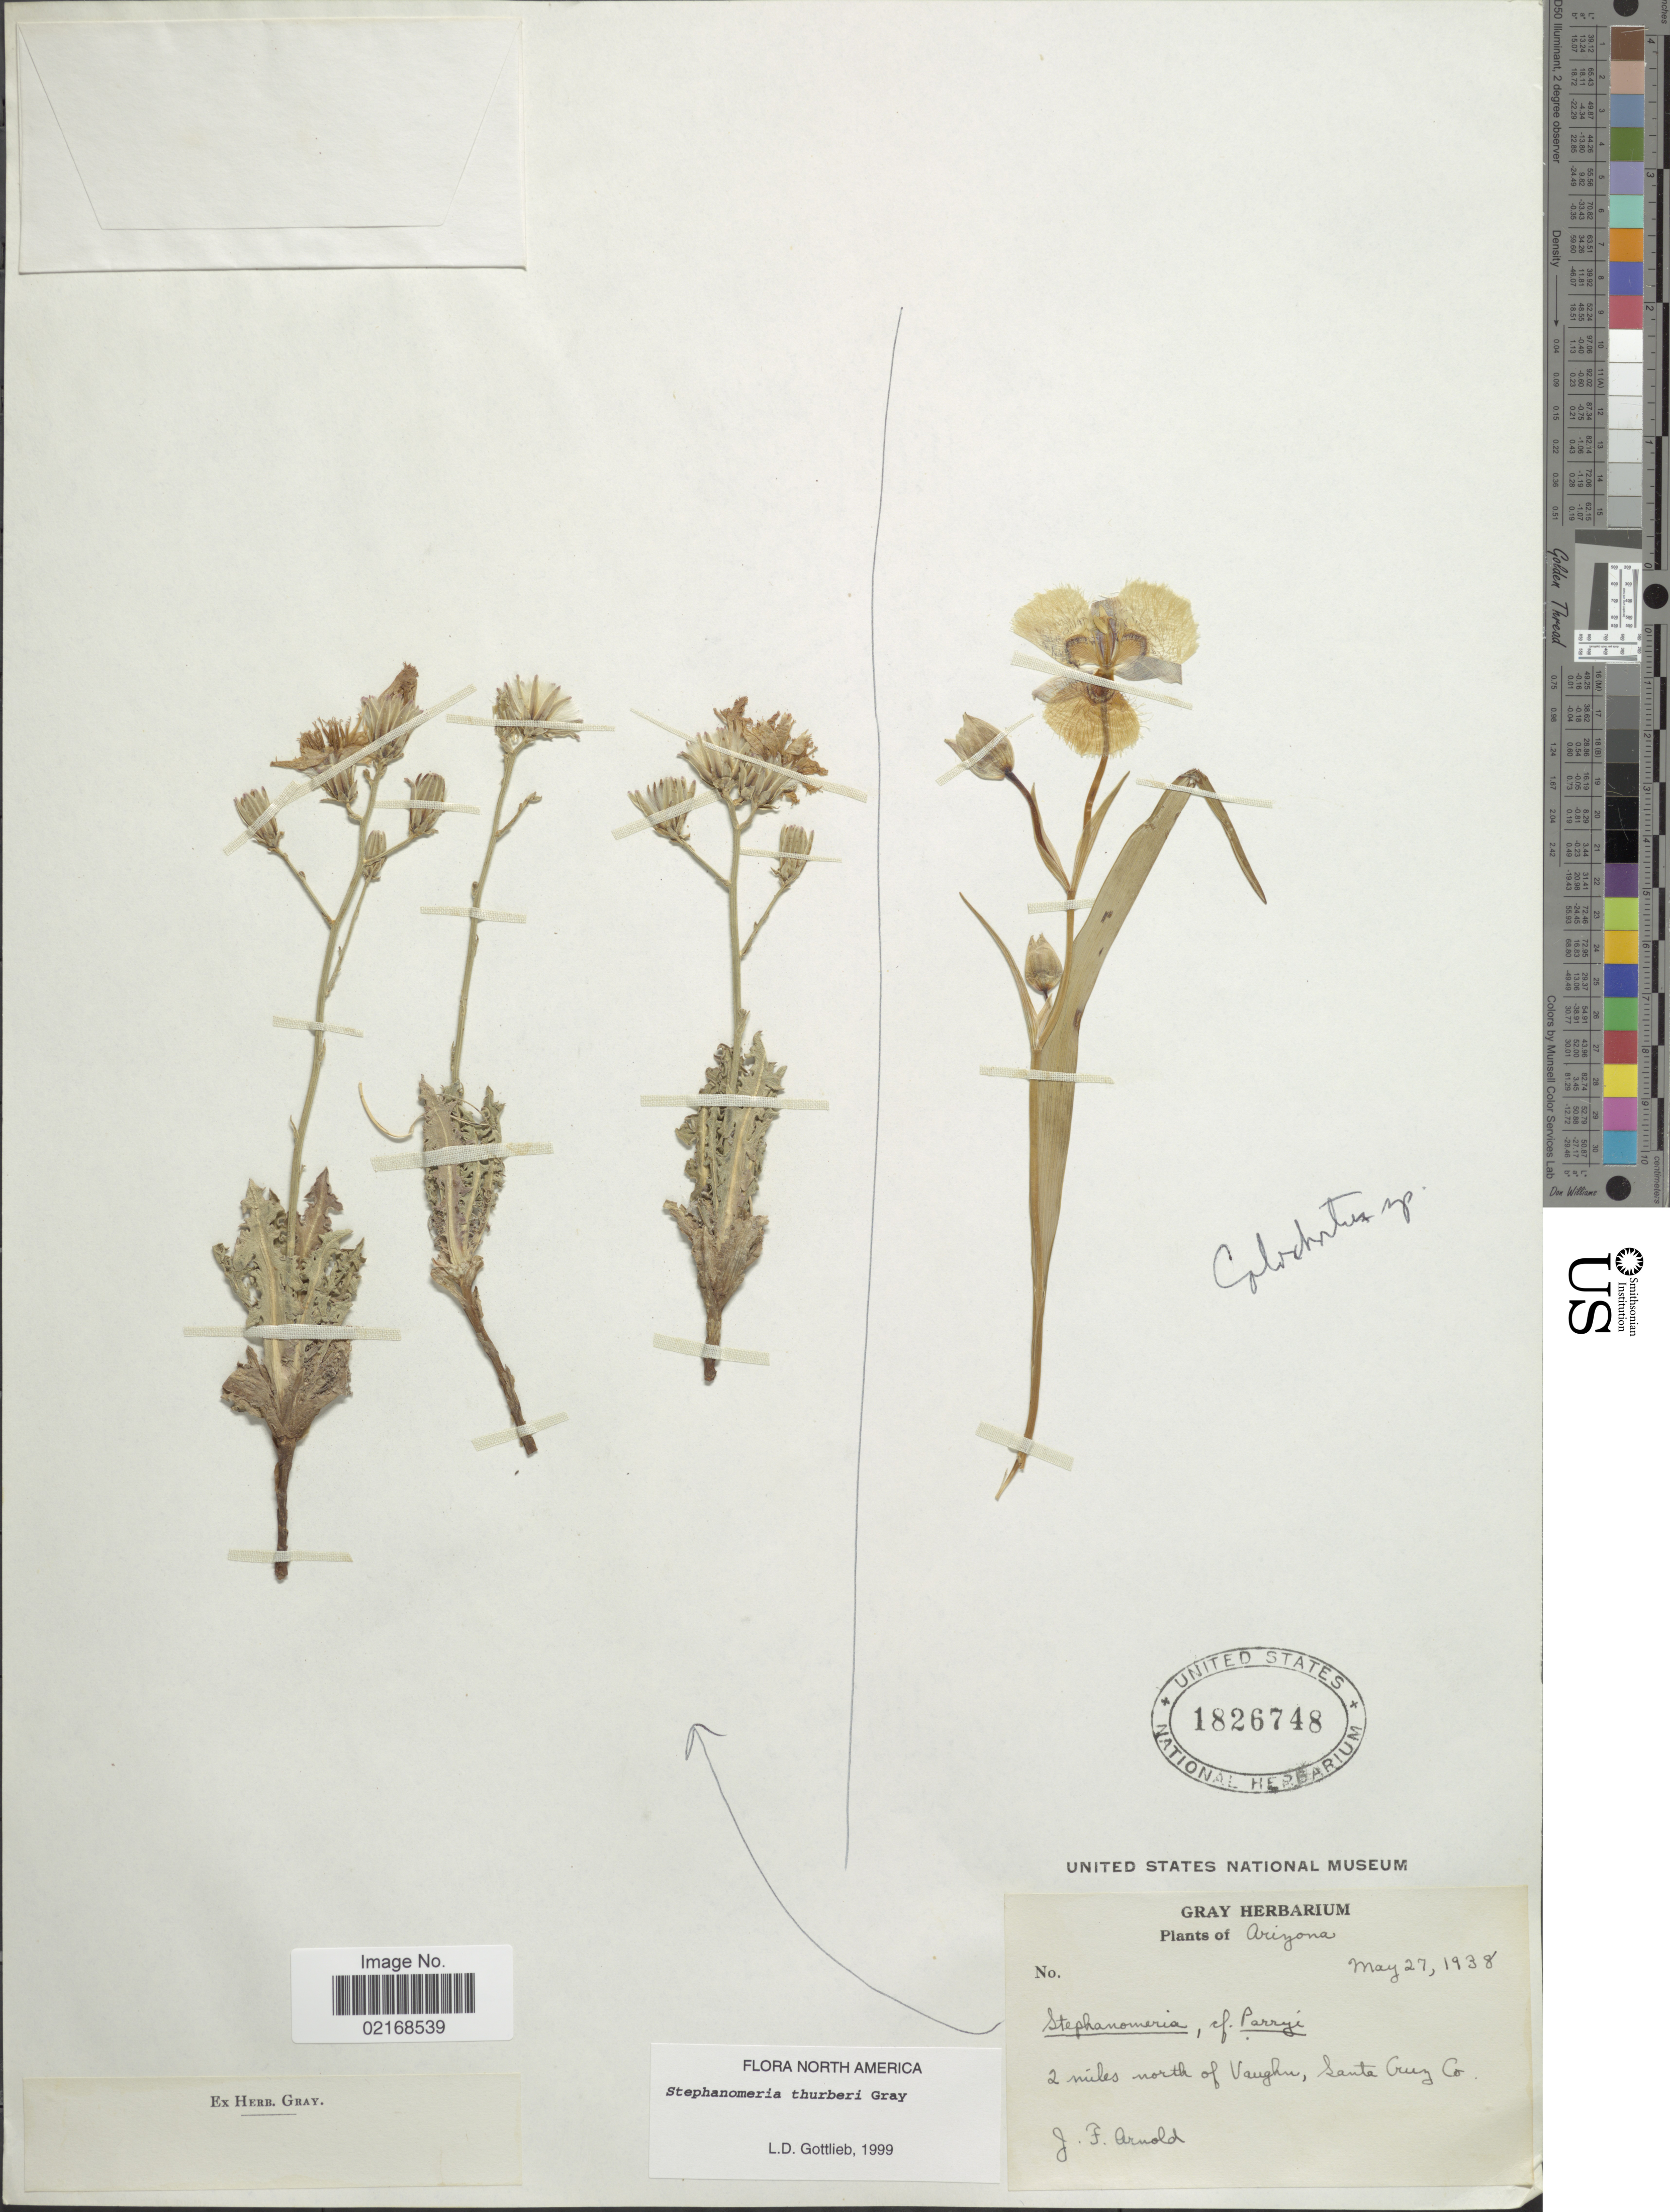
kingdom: Plantae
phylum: Tracheophyta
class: Magnoliopsida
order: Asterales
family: Asteraceae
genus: Stephanomeria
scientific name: Stephanomeria thurberi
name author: A. Gray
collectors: J. F. Arnold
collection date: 1938-05-27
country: United States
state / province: Arizona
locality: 2 miles north of Vaughu, Santa Cruz Co.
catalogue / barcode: US 1826748